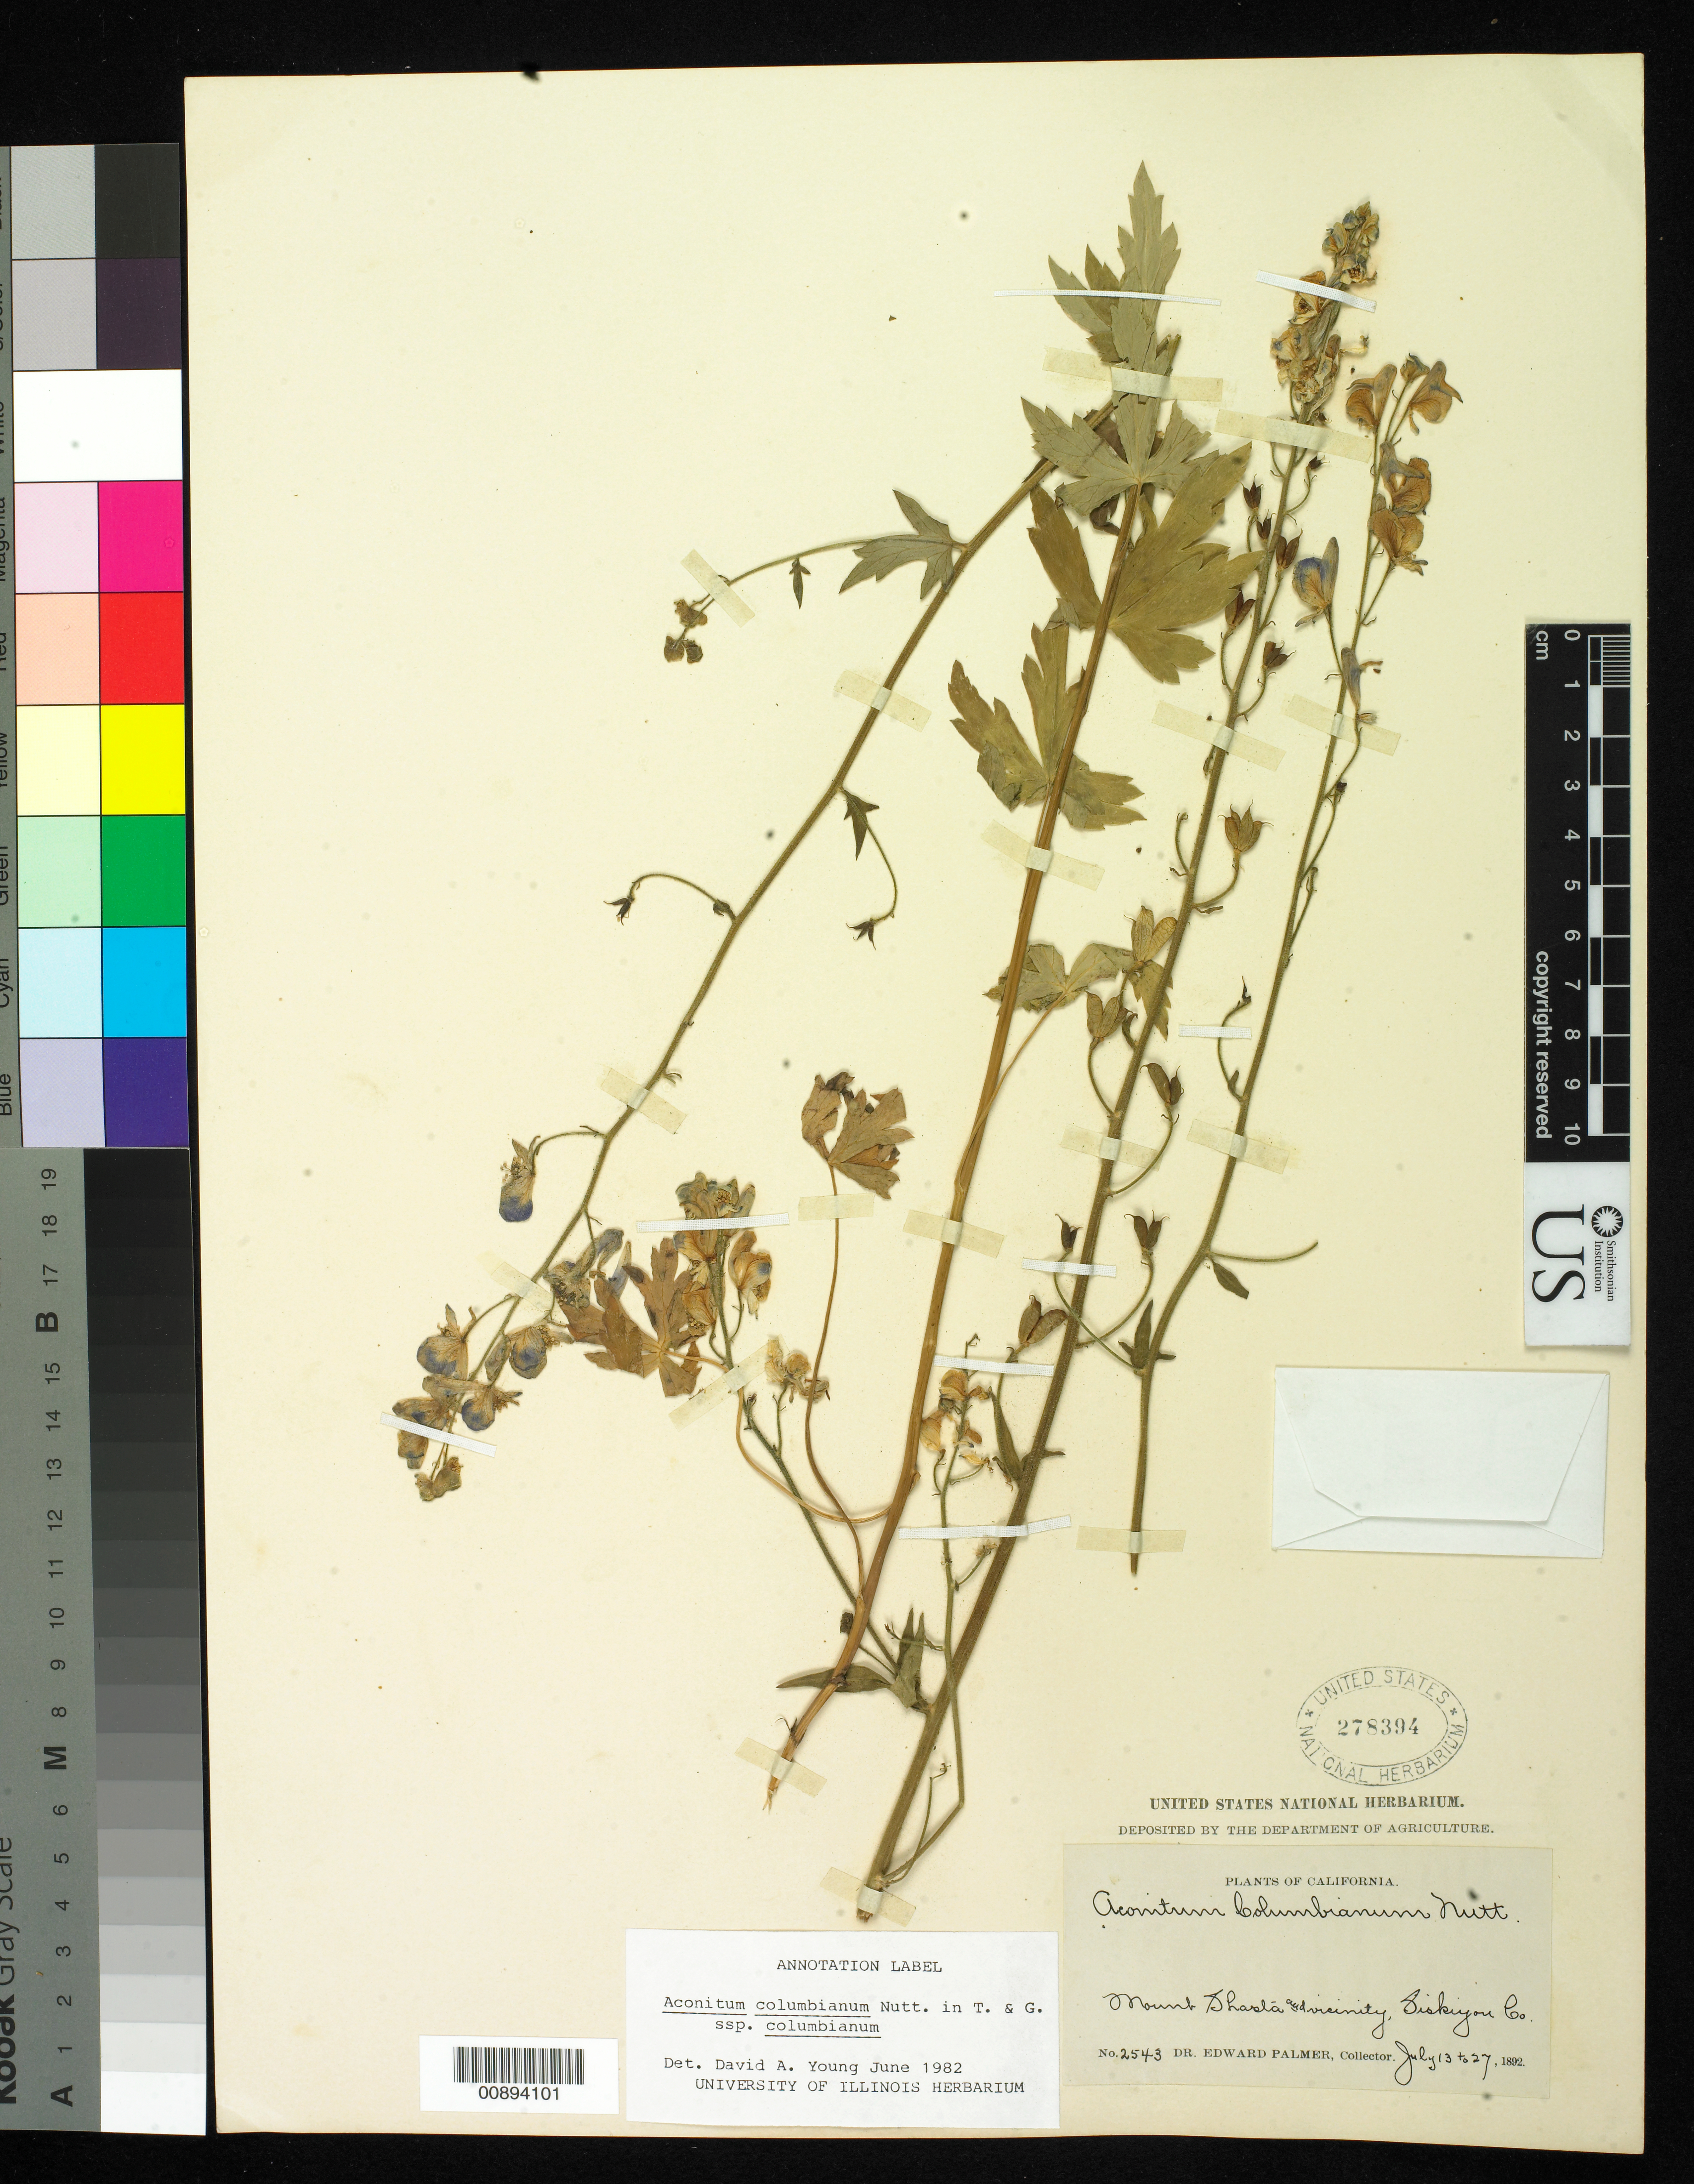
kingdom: Plantae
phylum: Tracheophyta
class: Magnoliopsida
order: Ranunculales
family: Ranunculaceae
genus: Aconitum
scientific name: Aconitum columbianum subsp. columbianum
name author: Nutt.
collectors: E. Palmer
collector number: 2543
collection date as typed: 13 Jul 1892 to 27 Jul 1892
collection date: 1892-07-13/1892-07-27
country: United States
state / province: California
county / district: Siskiyou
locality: Mount Shasta and vicinity, Siskiyou County, California.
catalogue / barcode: US 278394